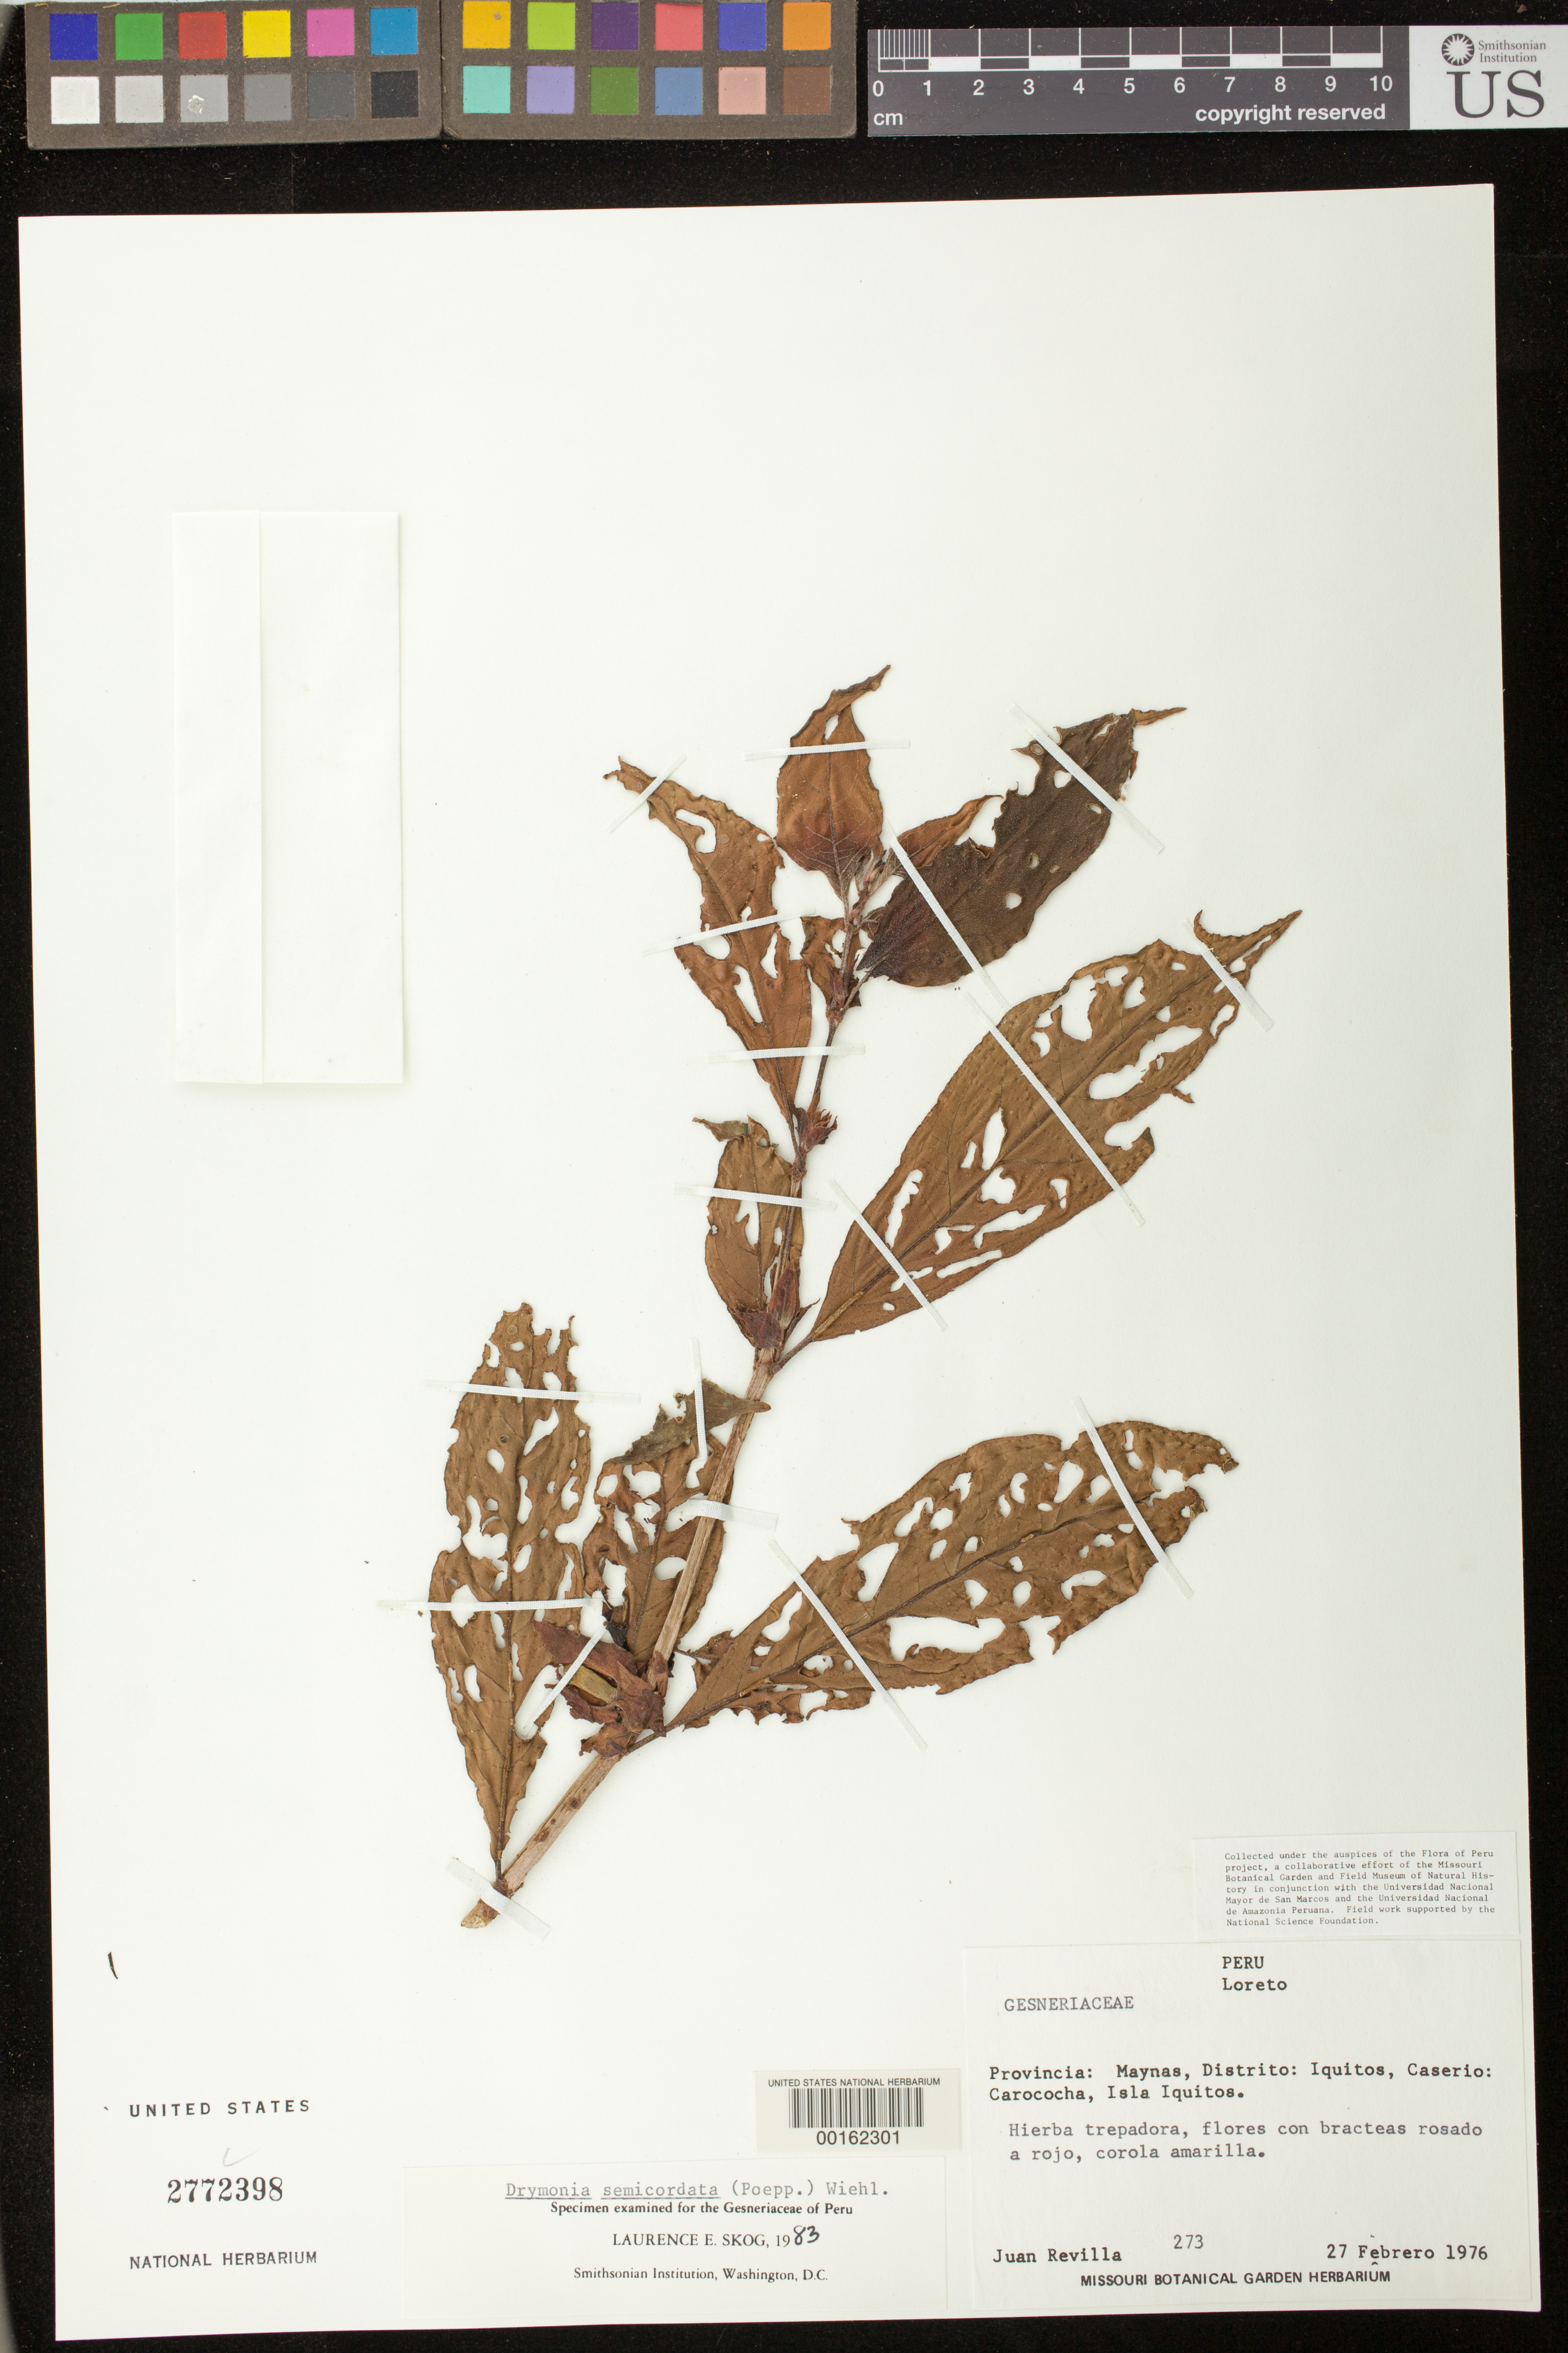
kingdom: Plantae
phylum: Tracheophyta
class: Magnoliopsida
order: Lamiales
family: Gesneriaceae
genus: Drymonia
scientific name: Drymonia semicordata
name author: (Poepp.) Wiehler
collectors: J. Revilla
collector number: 273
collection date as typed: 27 Feb 1976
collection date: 1976-02-27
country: Peru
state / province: Loreto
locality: Prov. Maynas, Dtto. Iquitos, Caserio Carococha, Isla Iquitos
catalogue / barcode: US 2772398